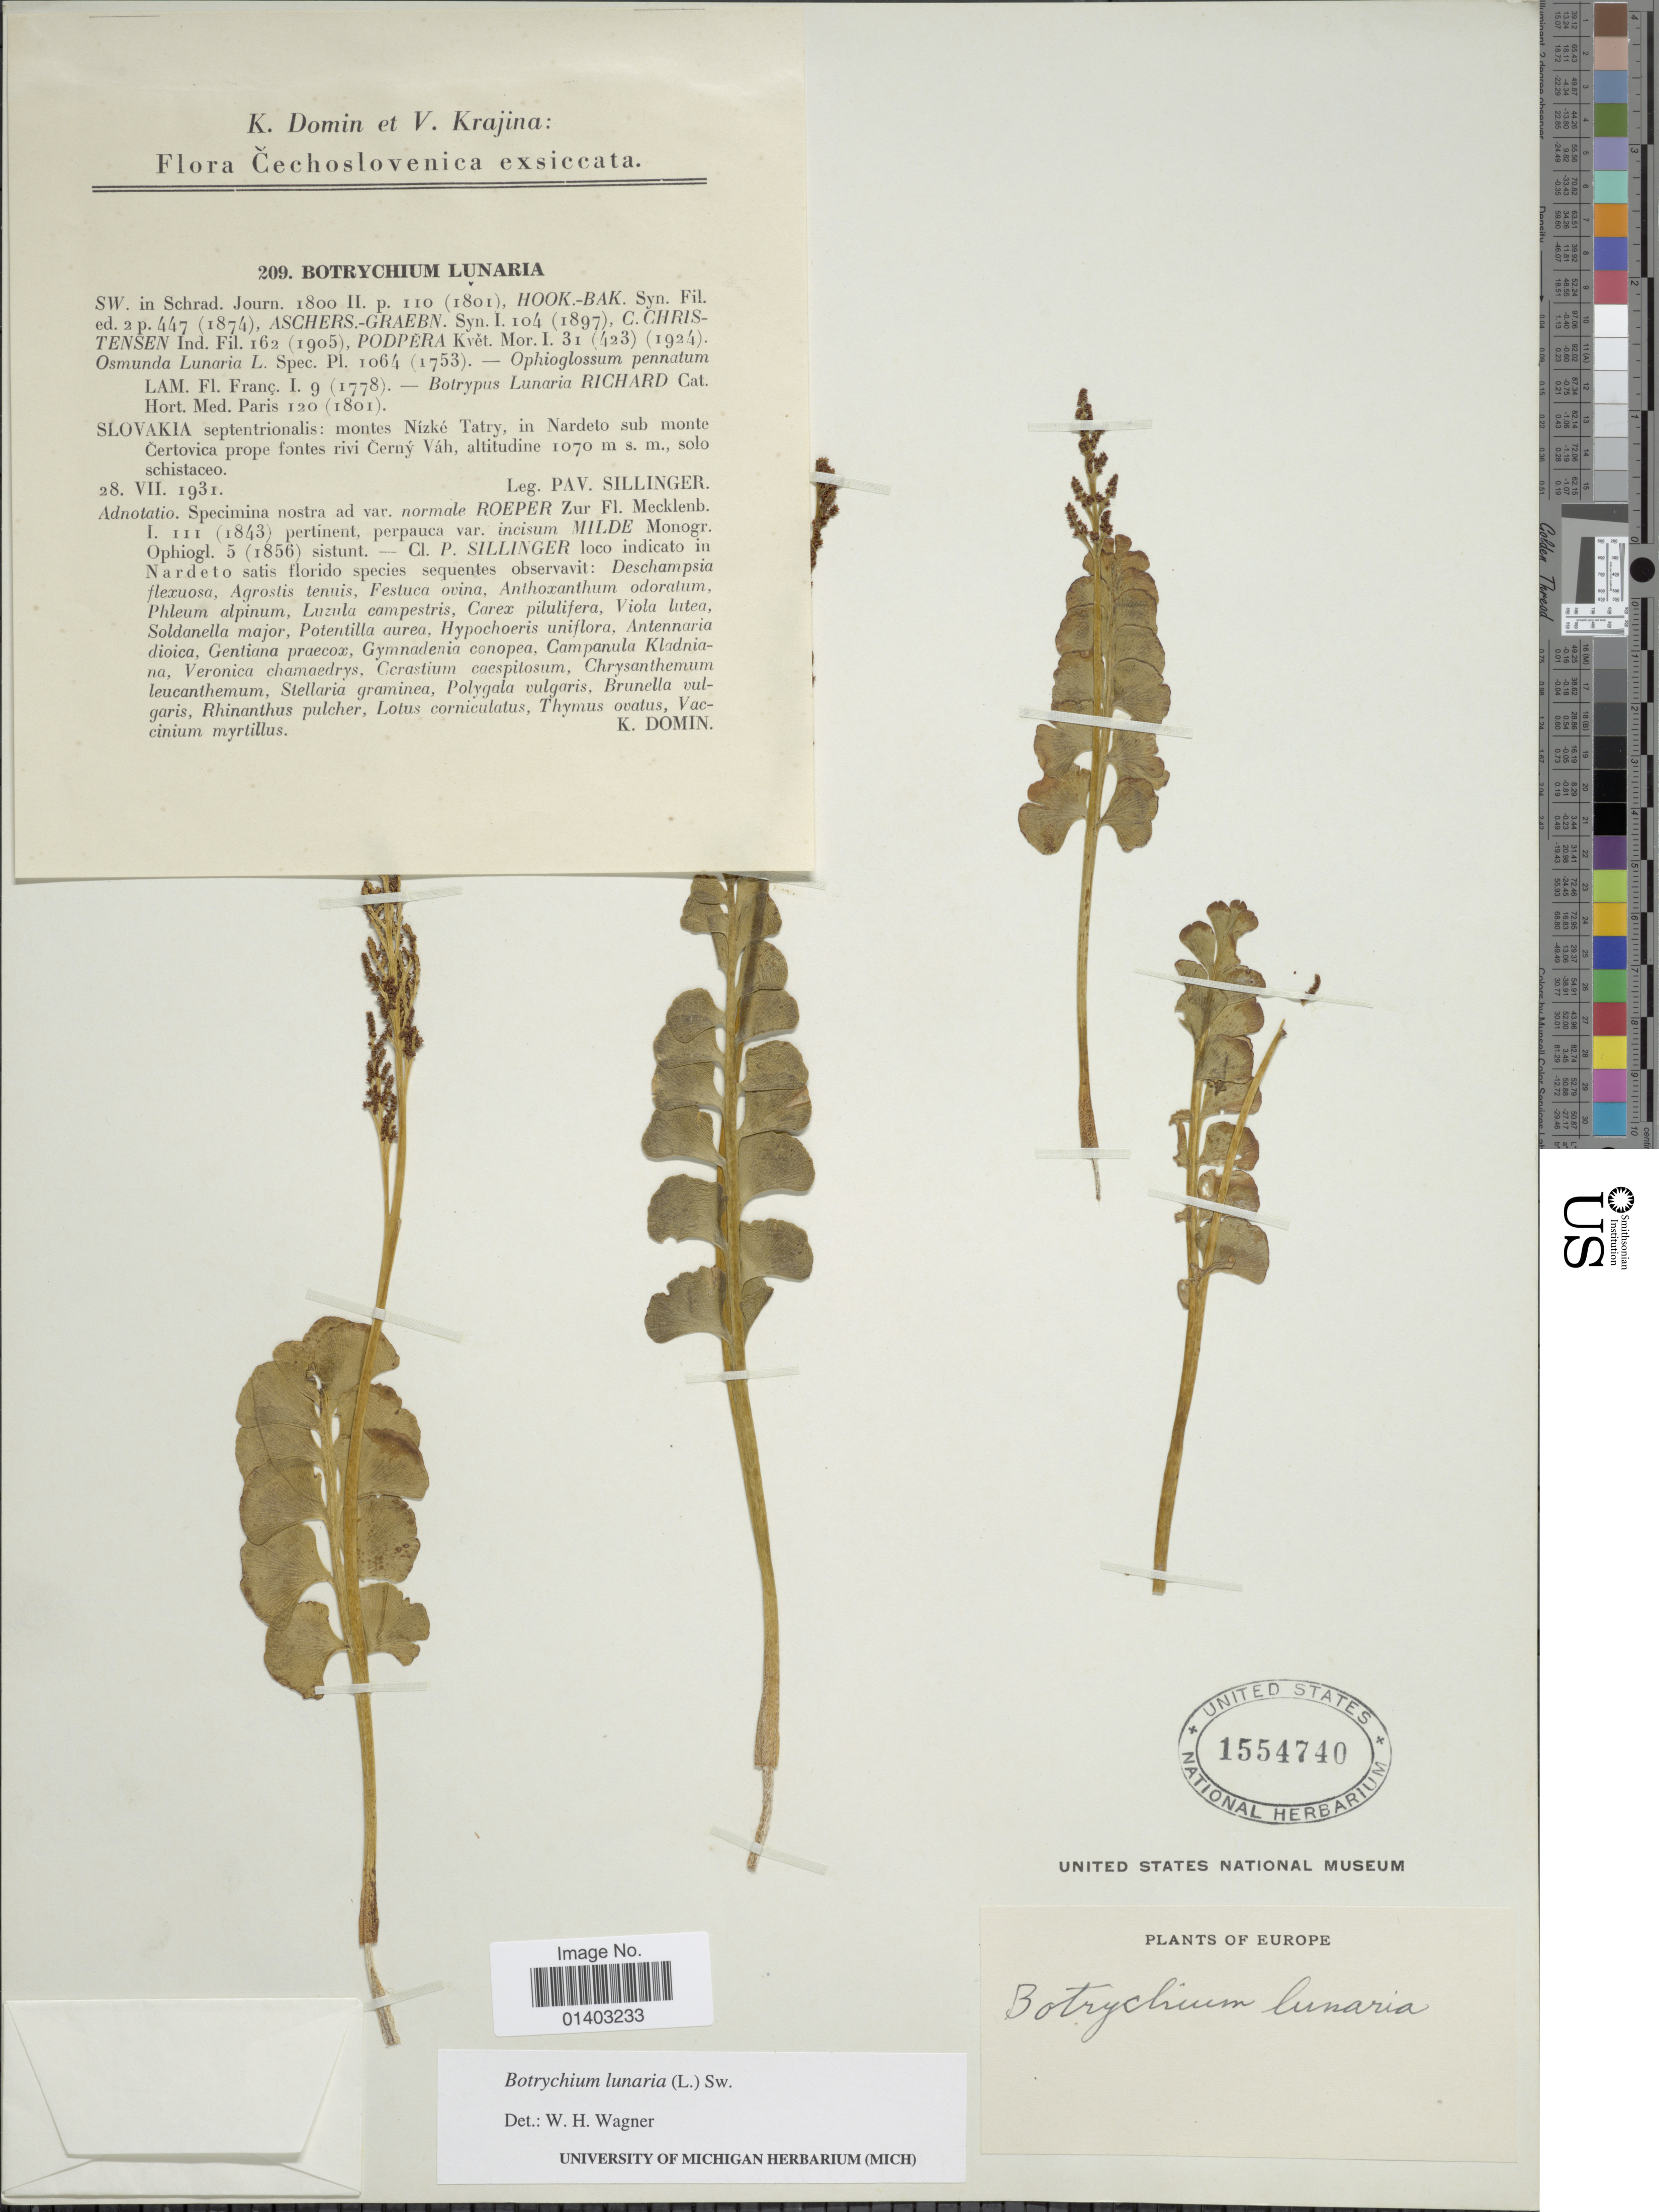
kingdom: Plantae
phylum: Tracheophyta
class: Polypodiopsida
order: Ophioglossales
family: Ophioglossaceae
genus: Botrychium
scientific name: Botrychium lunaria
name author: (L.) Sw.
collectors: P. Sillinger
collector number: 209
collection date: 1931-07-28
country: Slovakia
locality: Slovakia septentrionalis: montes Nizke tatry, in Nardeto sub monte Certovica prope fontes rivi Cerny Váh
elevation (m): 1070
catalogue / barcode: US 1554740